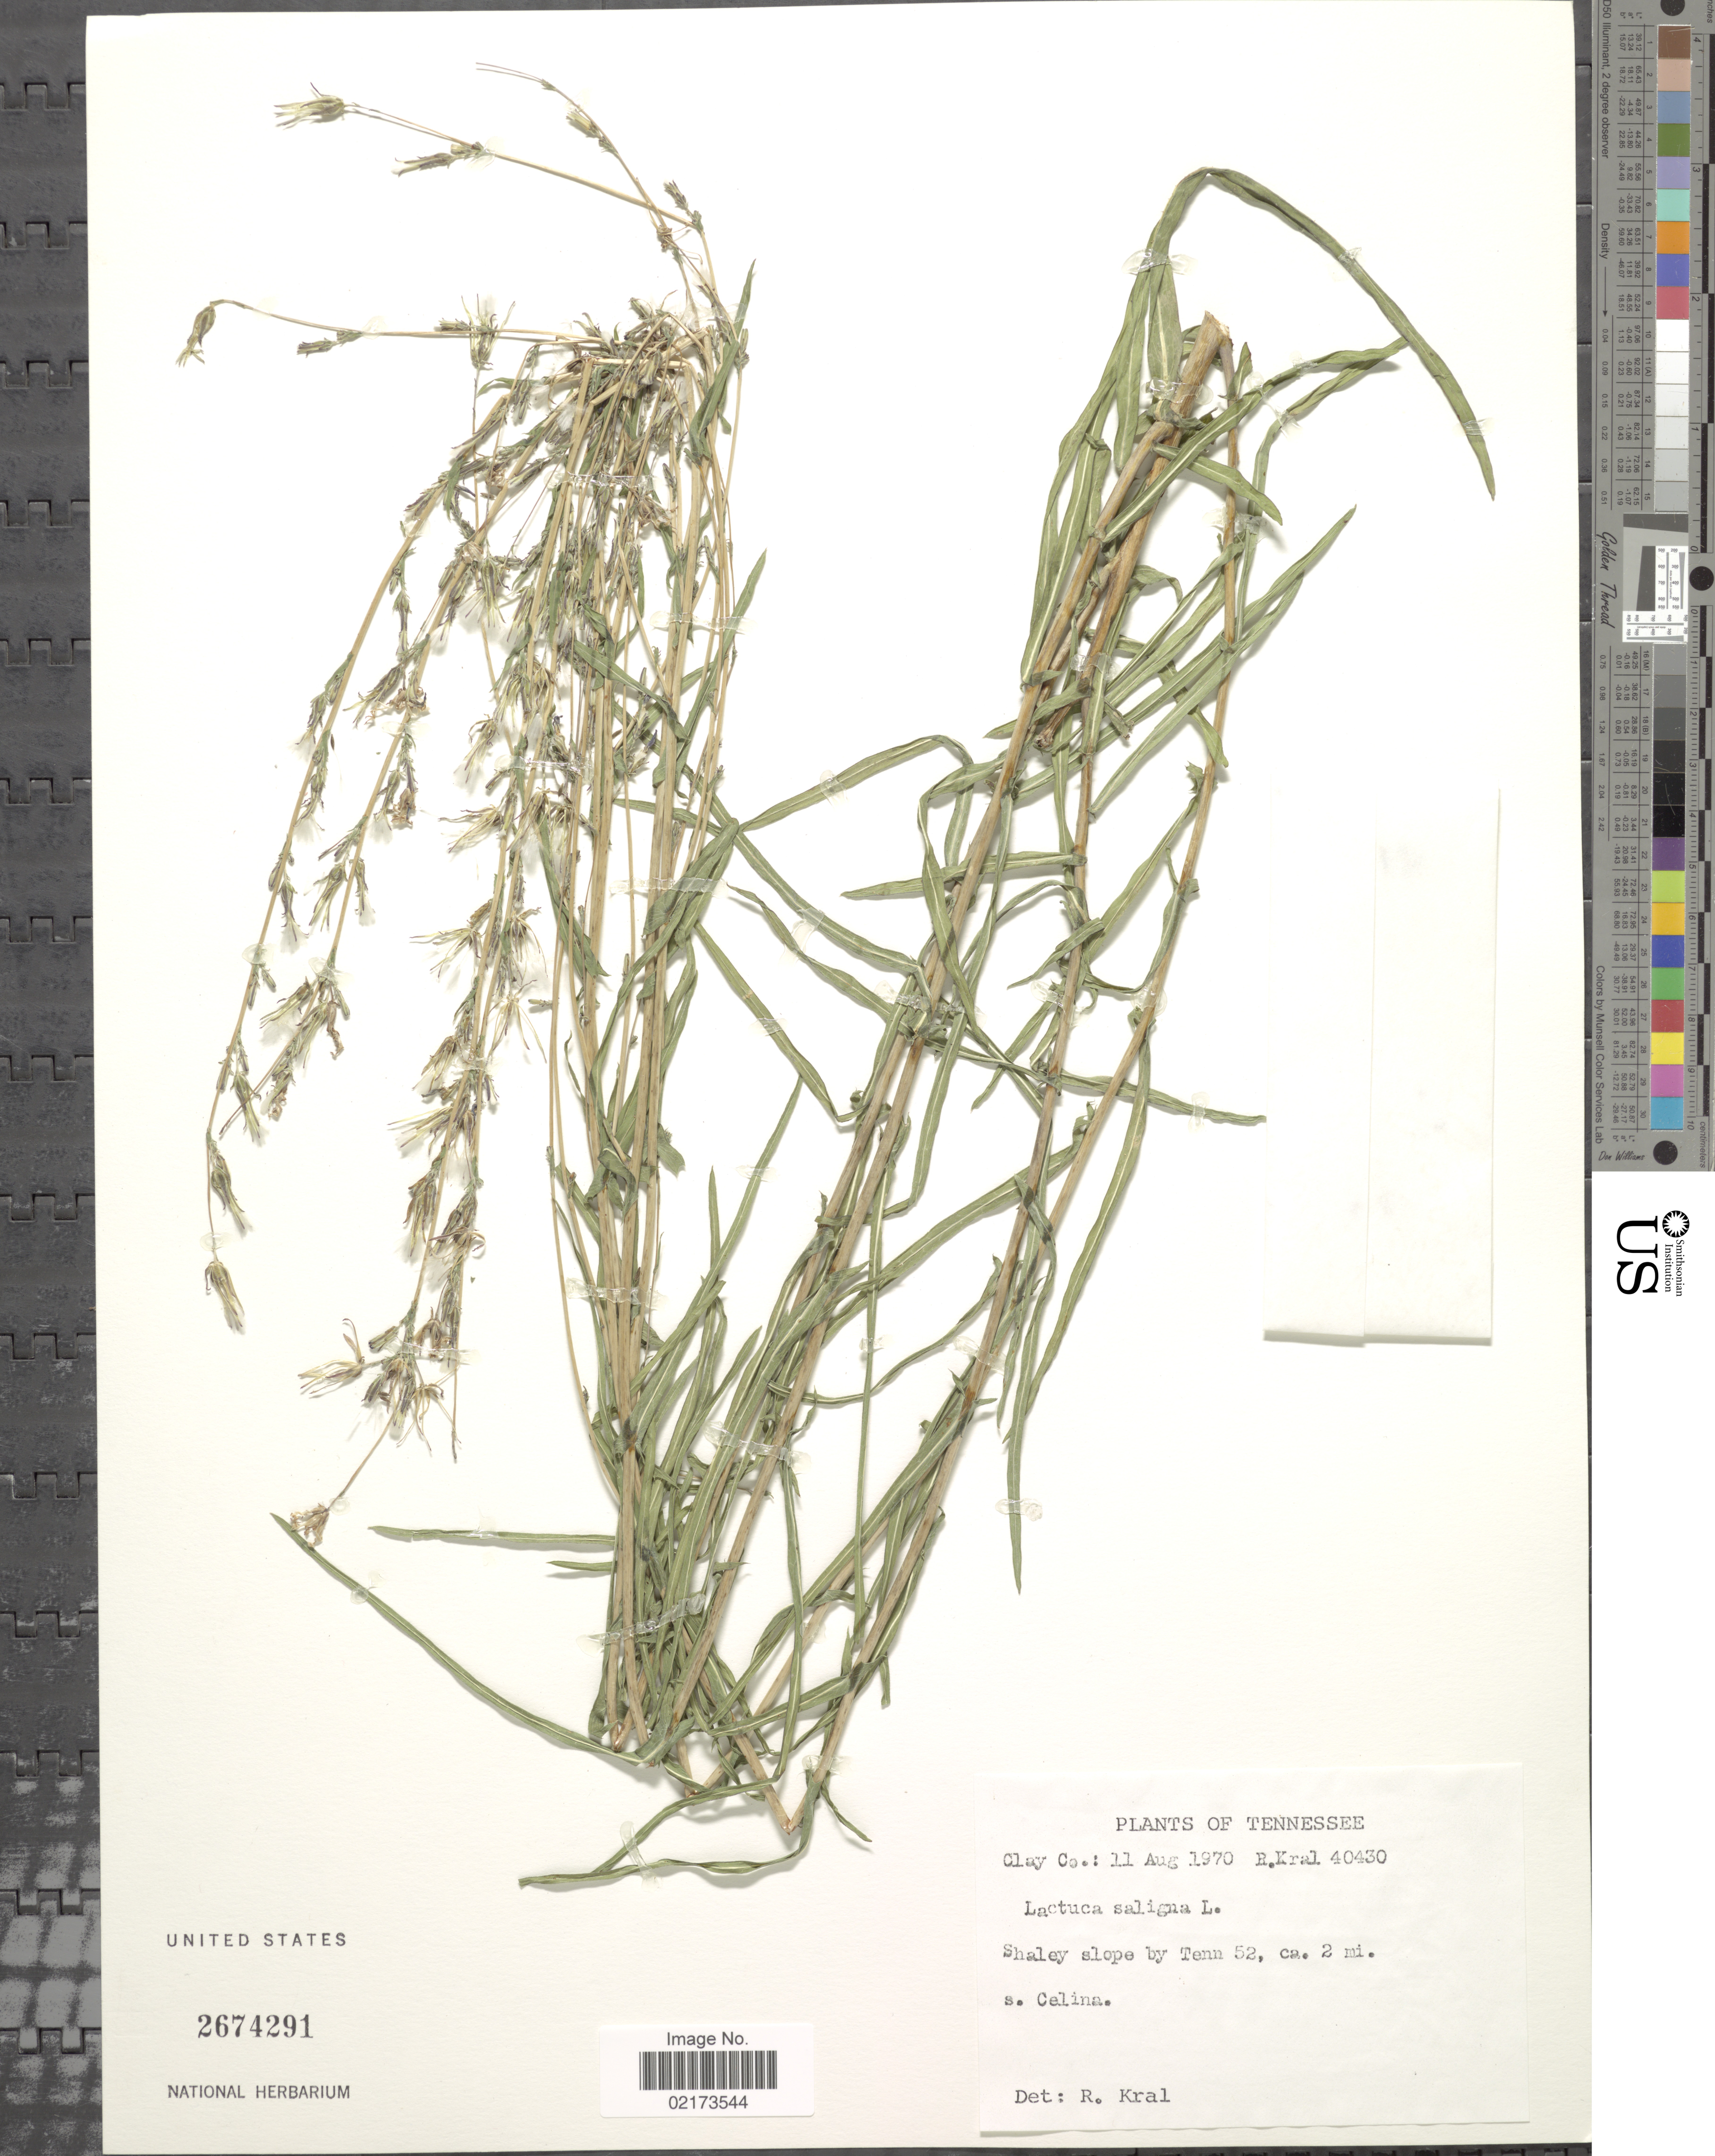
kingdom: Plantae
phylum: Tracheophyta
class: Magnoliopsida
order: Asterales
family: Asteraceae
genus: Lactuca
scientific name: Lactuca saligna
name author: L.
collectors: R. Kral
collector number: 40430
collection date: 1970-08-11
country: United States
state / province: Tennessee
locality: Clay Co., Shaley slope by Tenn 52, ca 2 mi. S. Celina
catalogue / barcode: US 2674291